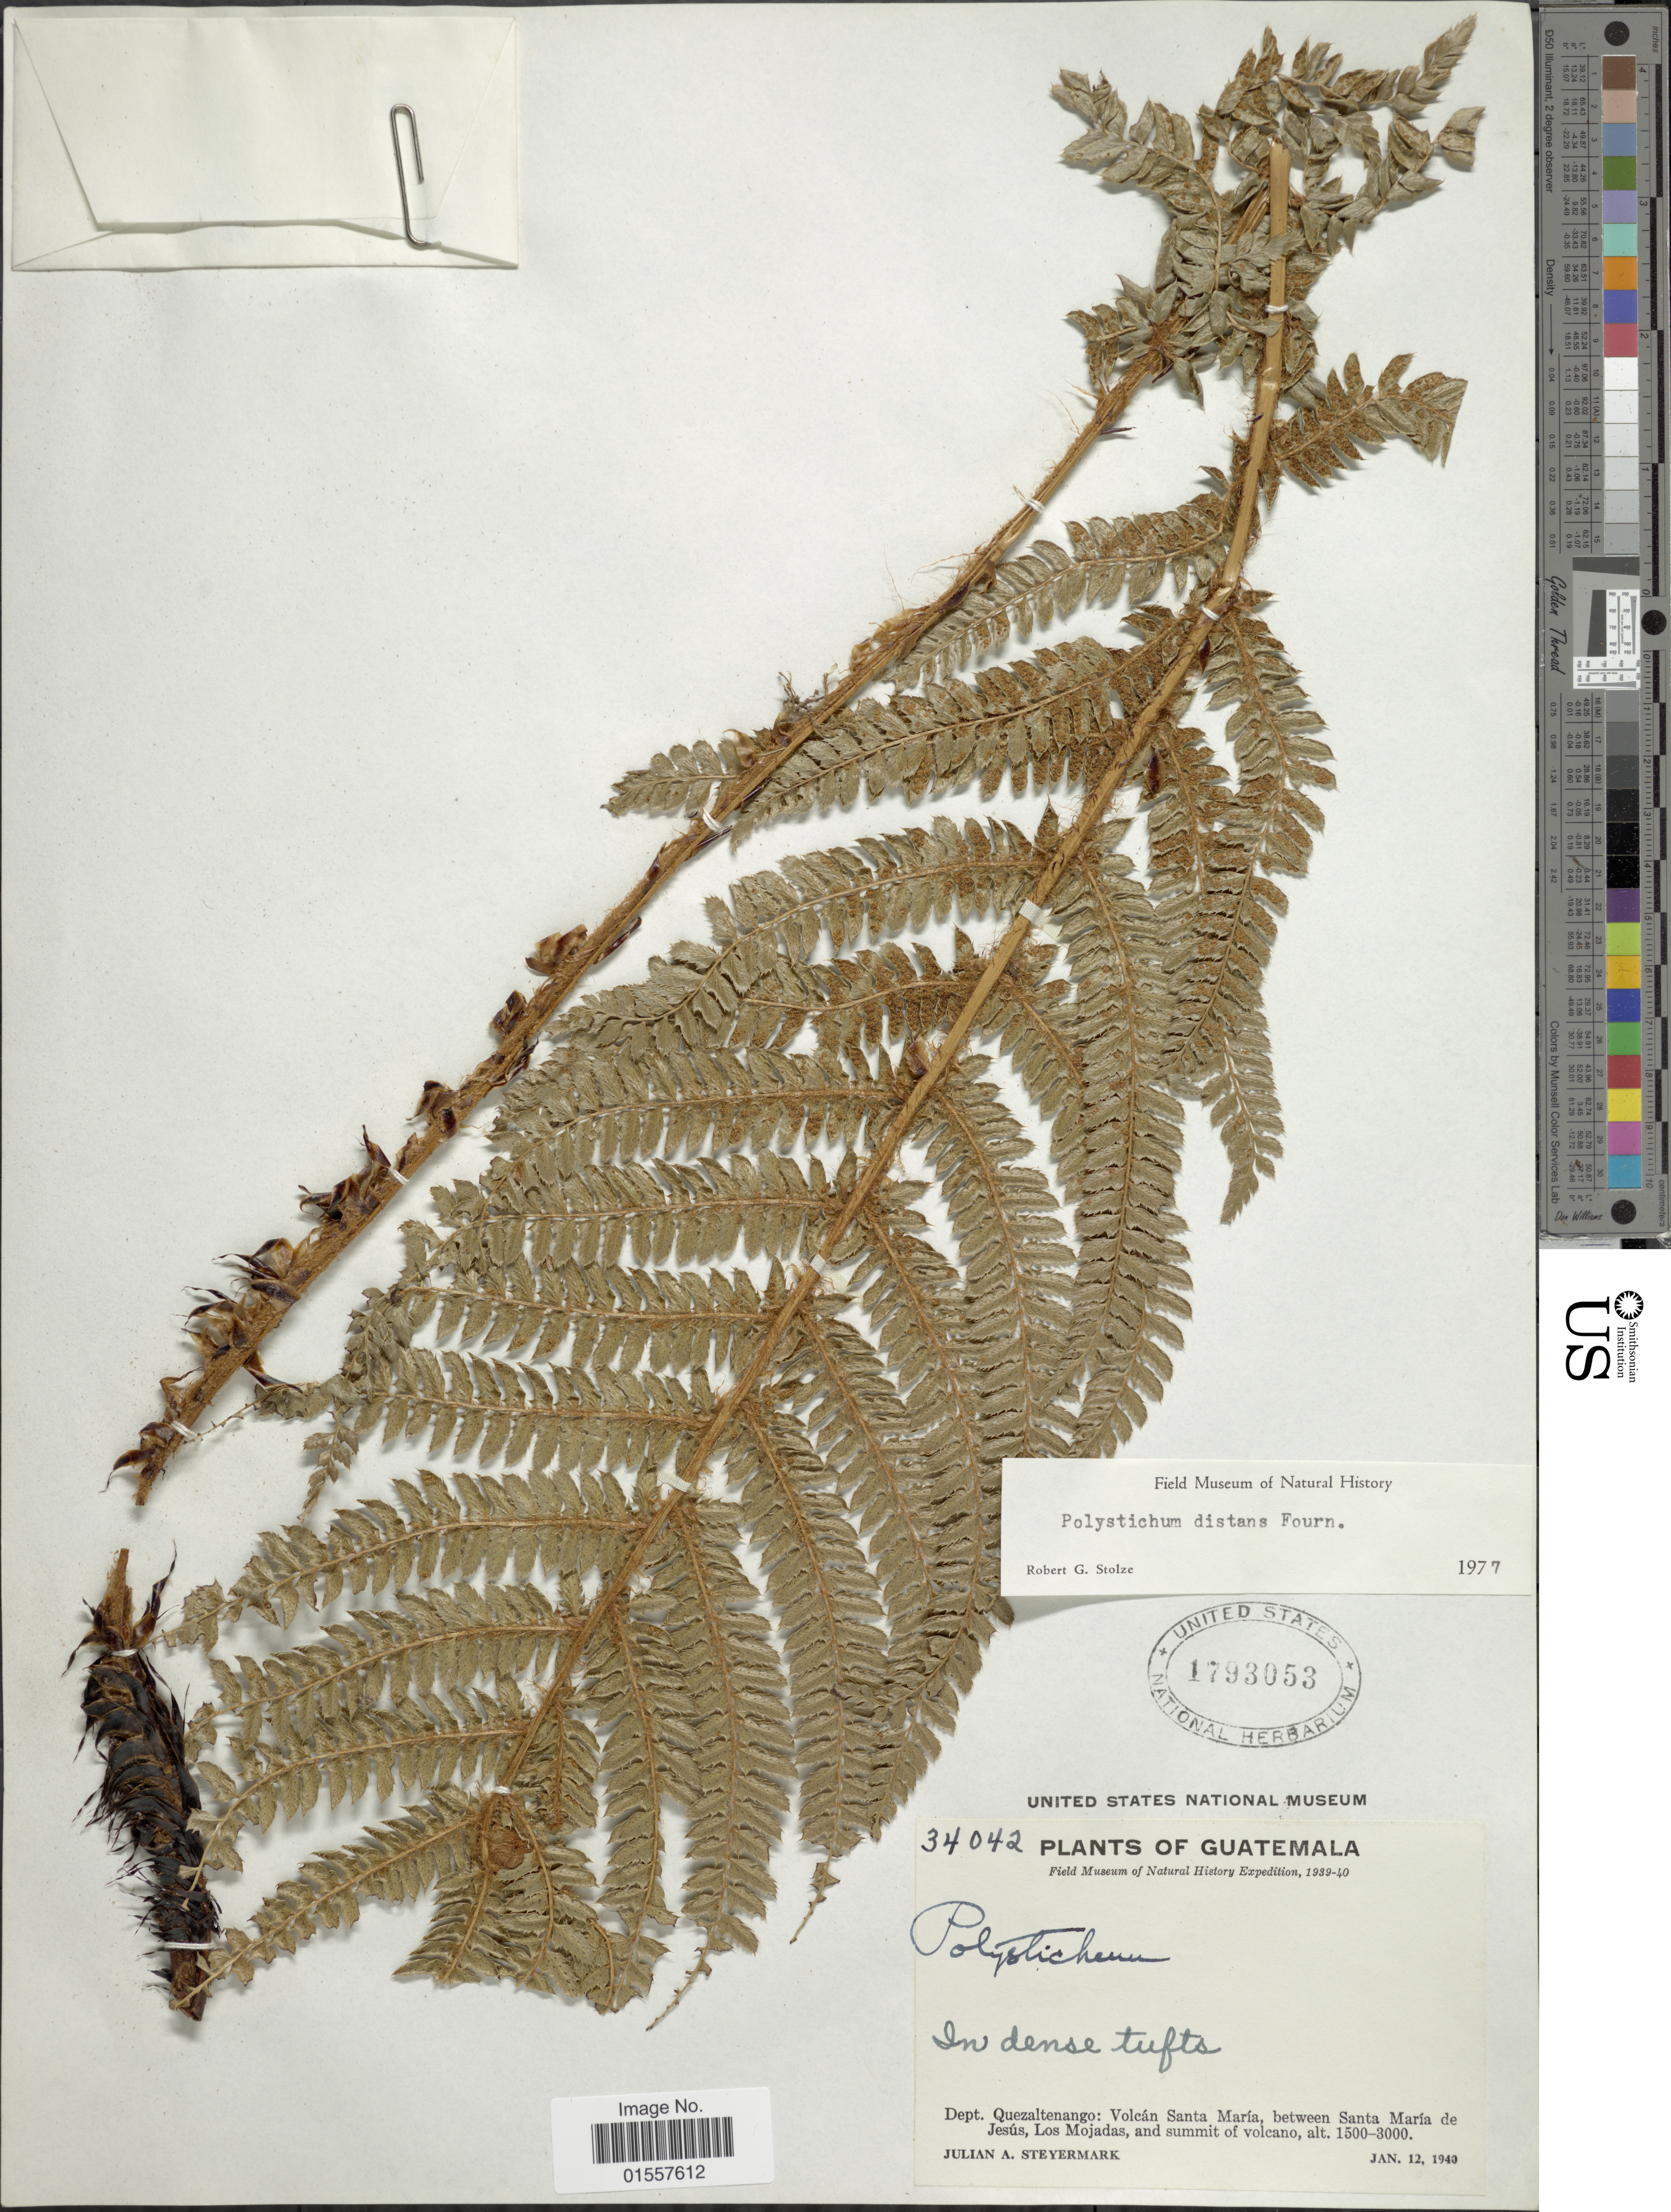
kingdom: Plantae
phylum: Tracheophyta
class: Polypodiopsida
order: Polypodiales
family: Dryopteridaceae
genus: Polystichum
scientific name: Polystichum distans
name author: E. Fourn.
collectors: J. Steyermark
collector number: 34042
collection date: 1940-01-12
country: Guatemala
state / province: Quetzaltenango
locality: Dept. Quezaltenango: Volcan Santa Maria, between Santa Maria de Jesus, Los Mojadas, and summit of volcano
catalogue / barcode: US 1793053